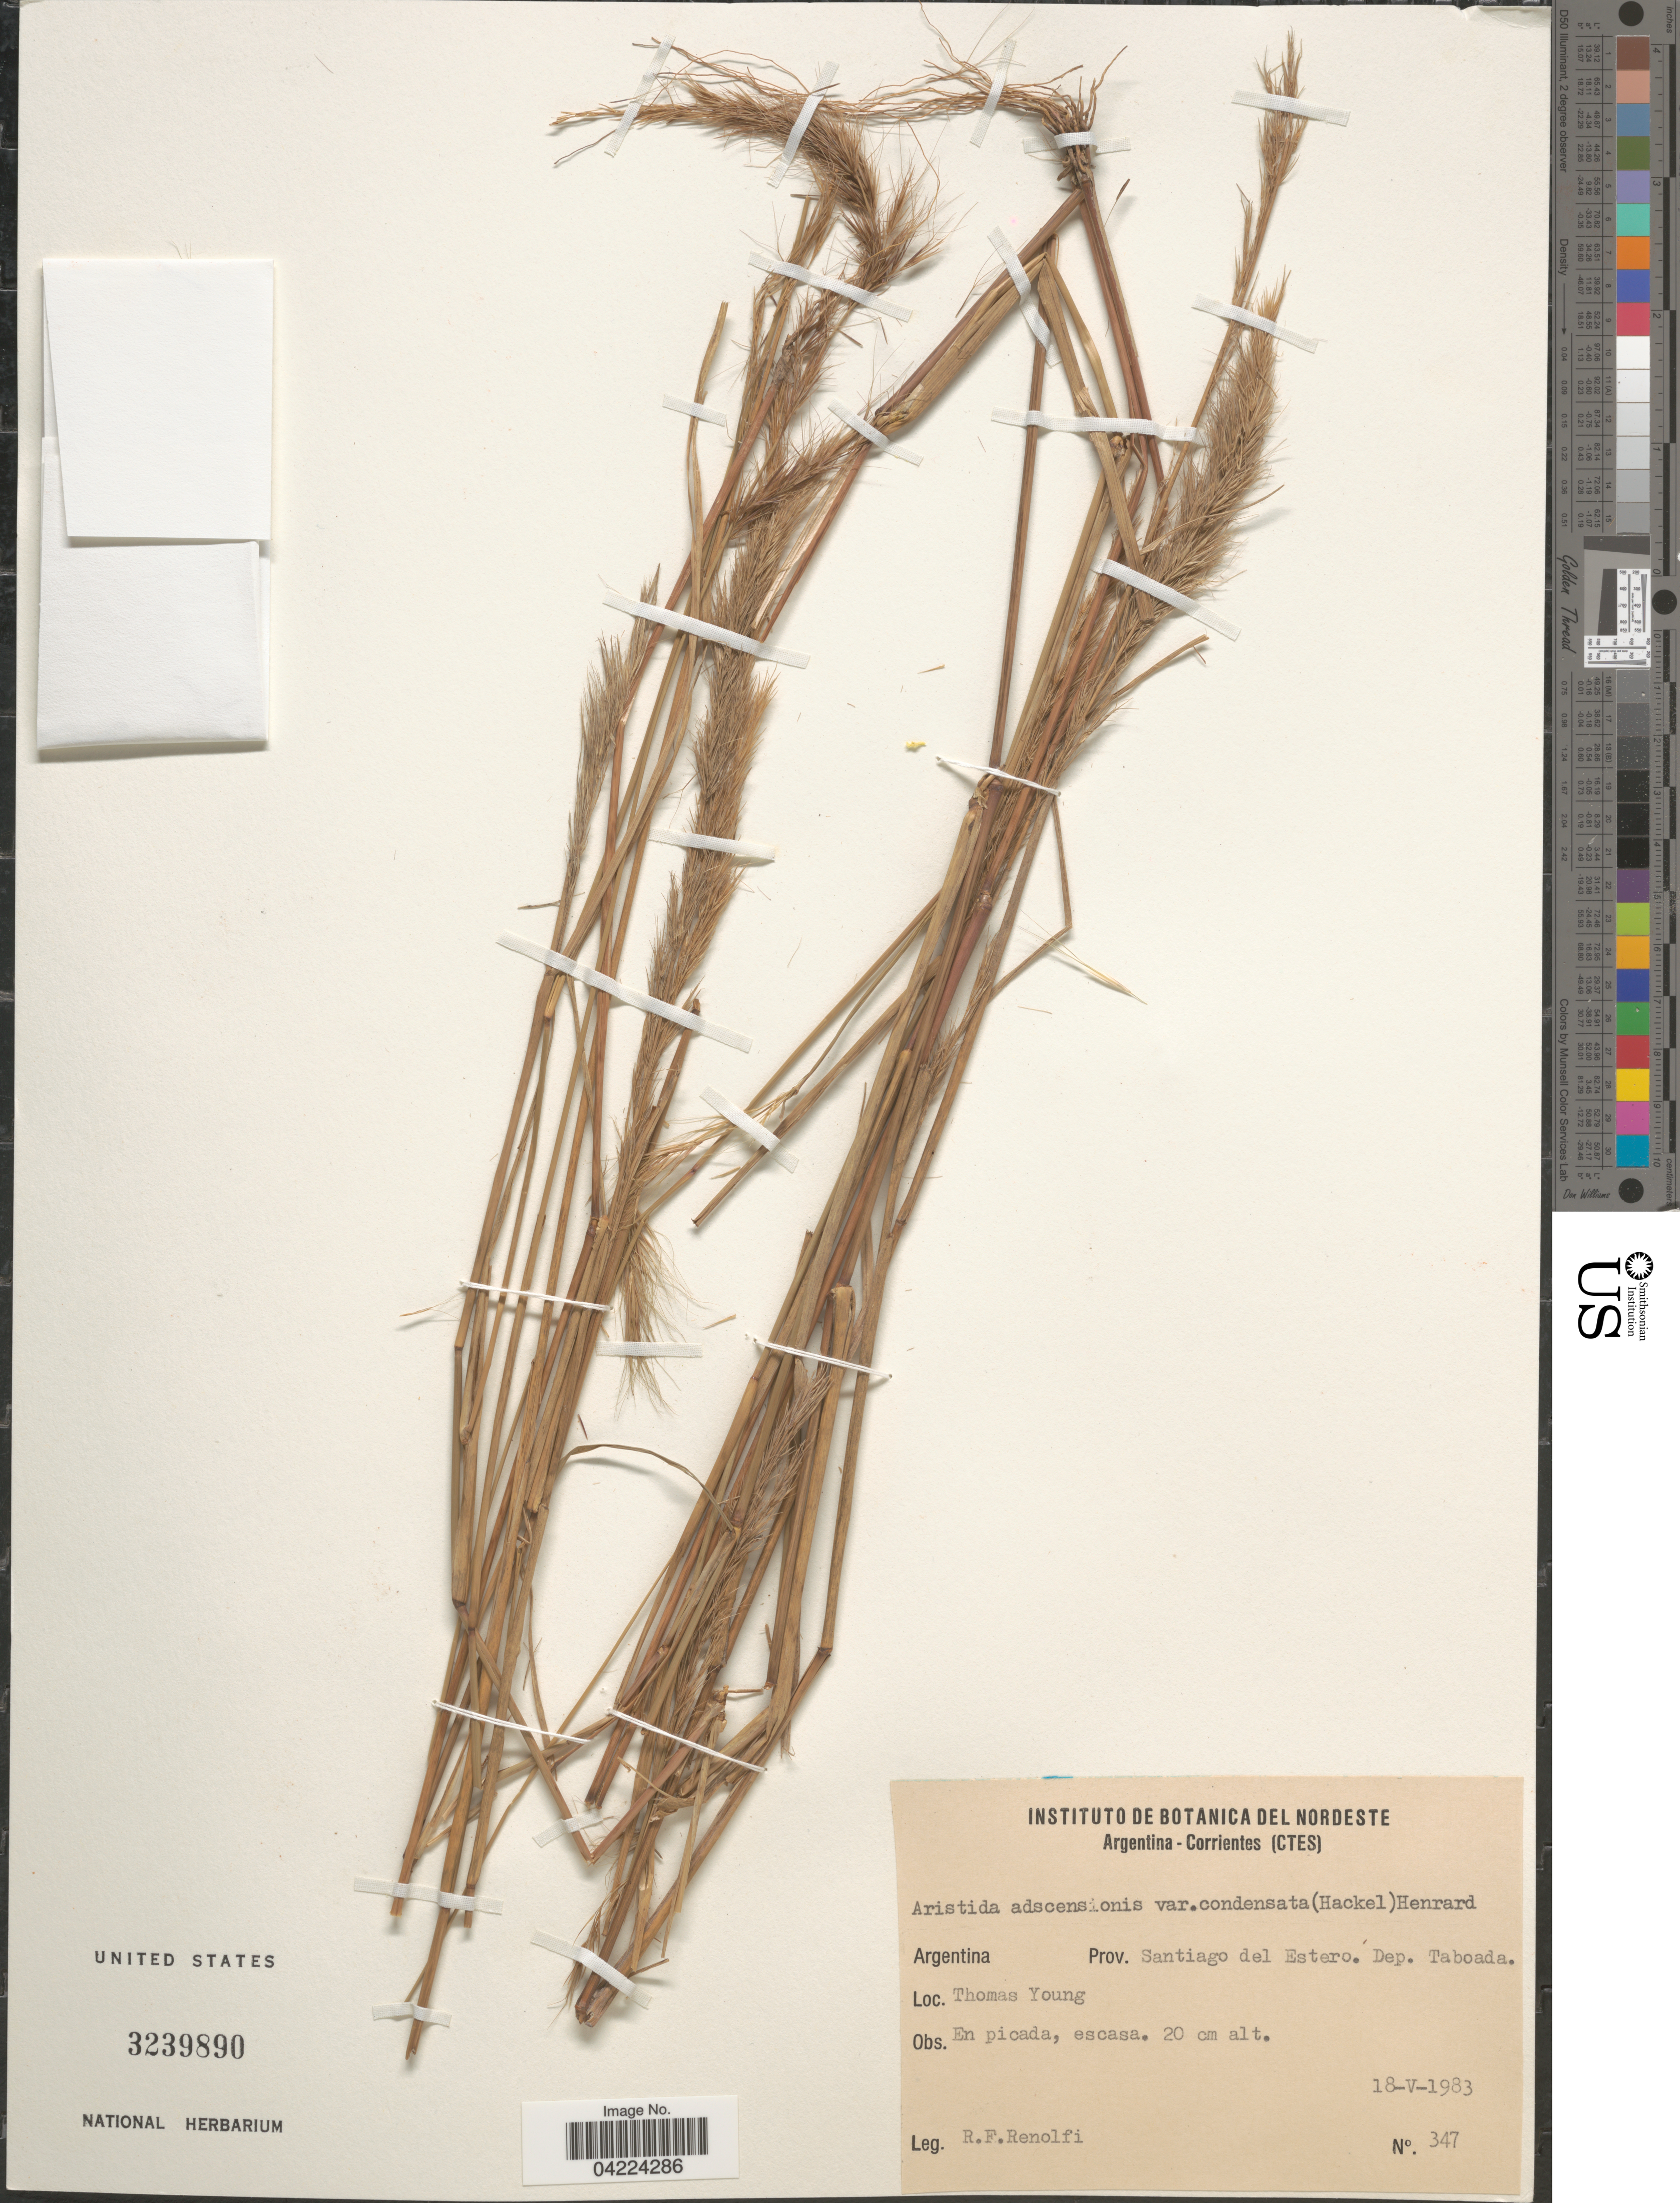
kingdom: Plantae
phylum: Tracheophyta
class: Liliopsida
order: Poales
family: Poaceae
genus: Aristida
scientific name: Aristida adscensionis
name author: L.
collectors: R. Renolfi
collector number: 347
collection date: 1983-05-18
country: Argentina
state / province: Santiago del Estero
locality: Dep. Taboada. Thomas Young.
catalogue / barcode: US 3239890